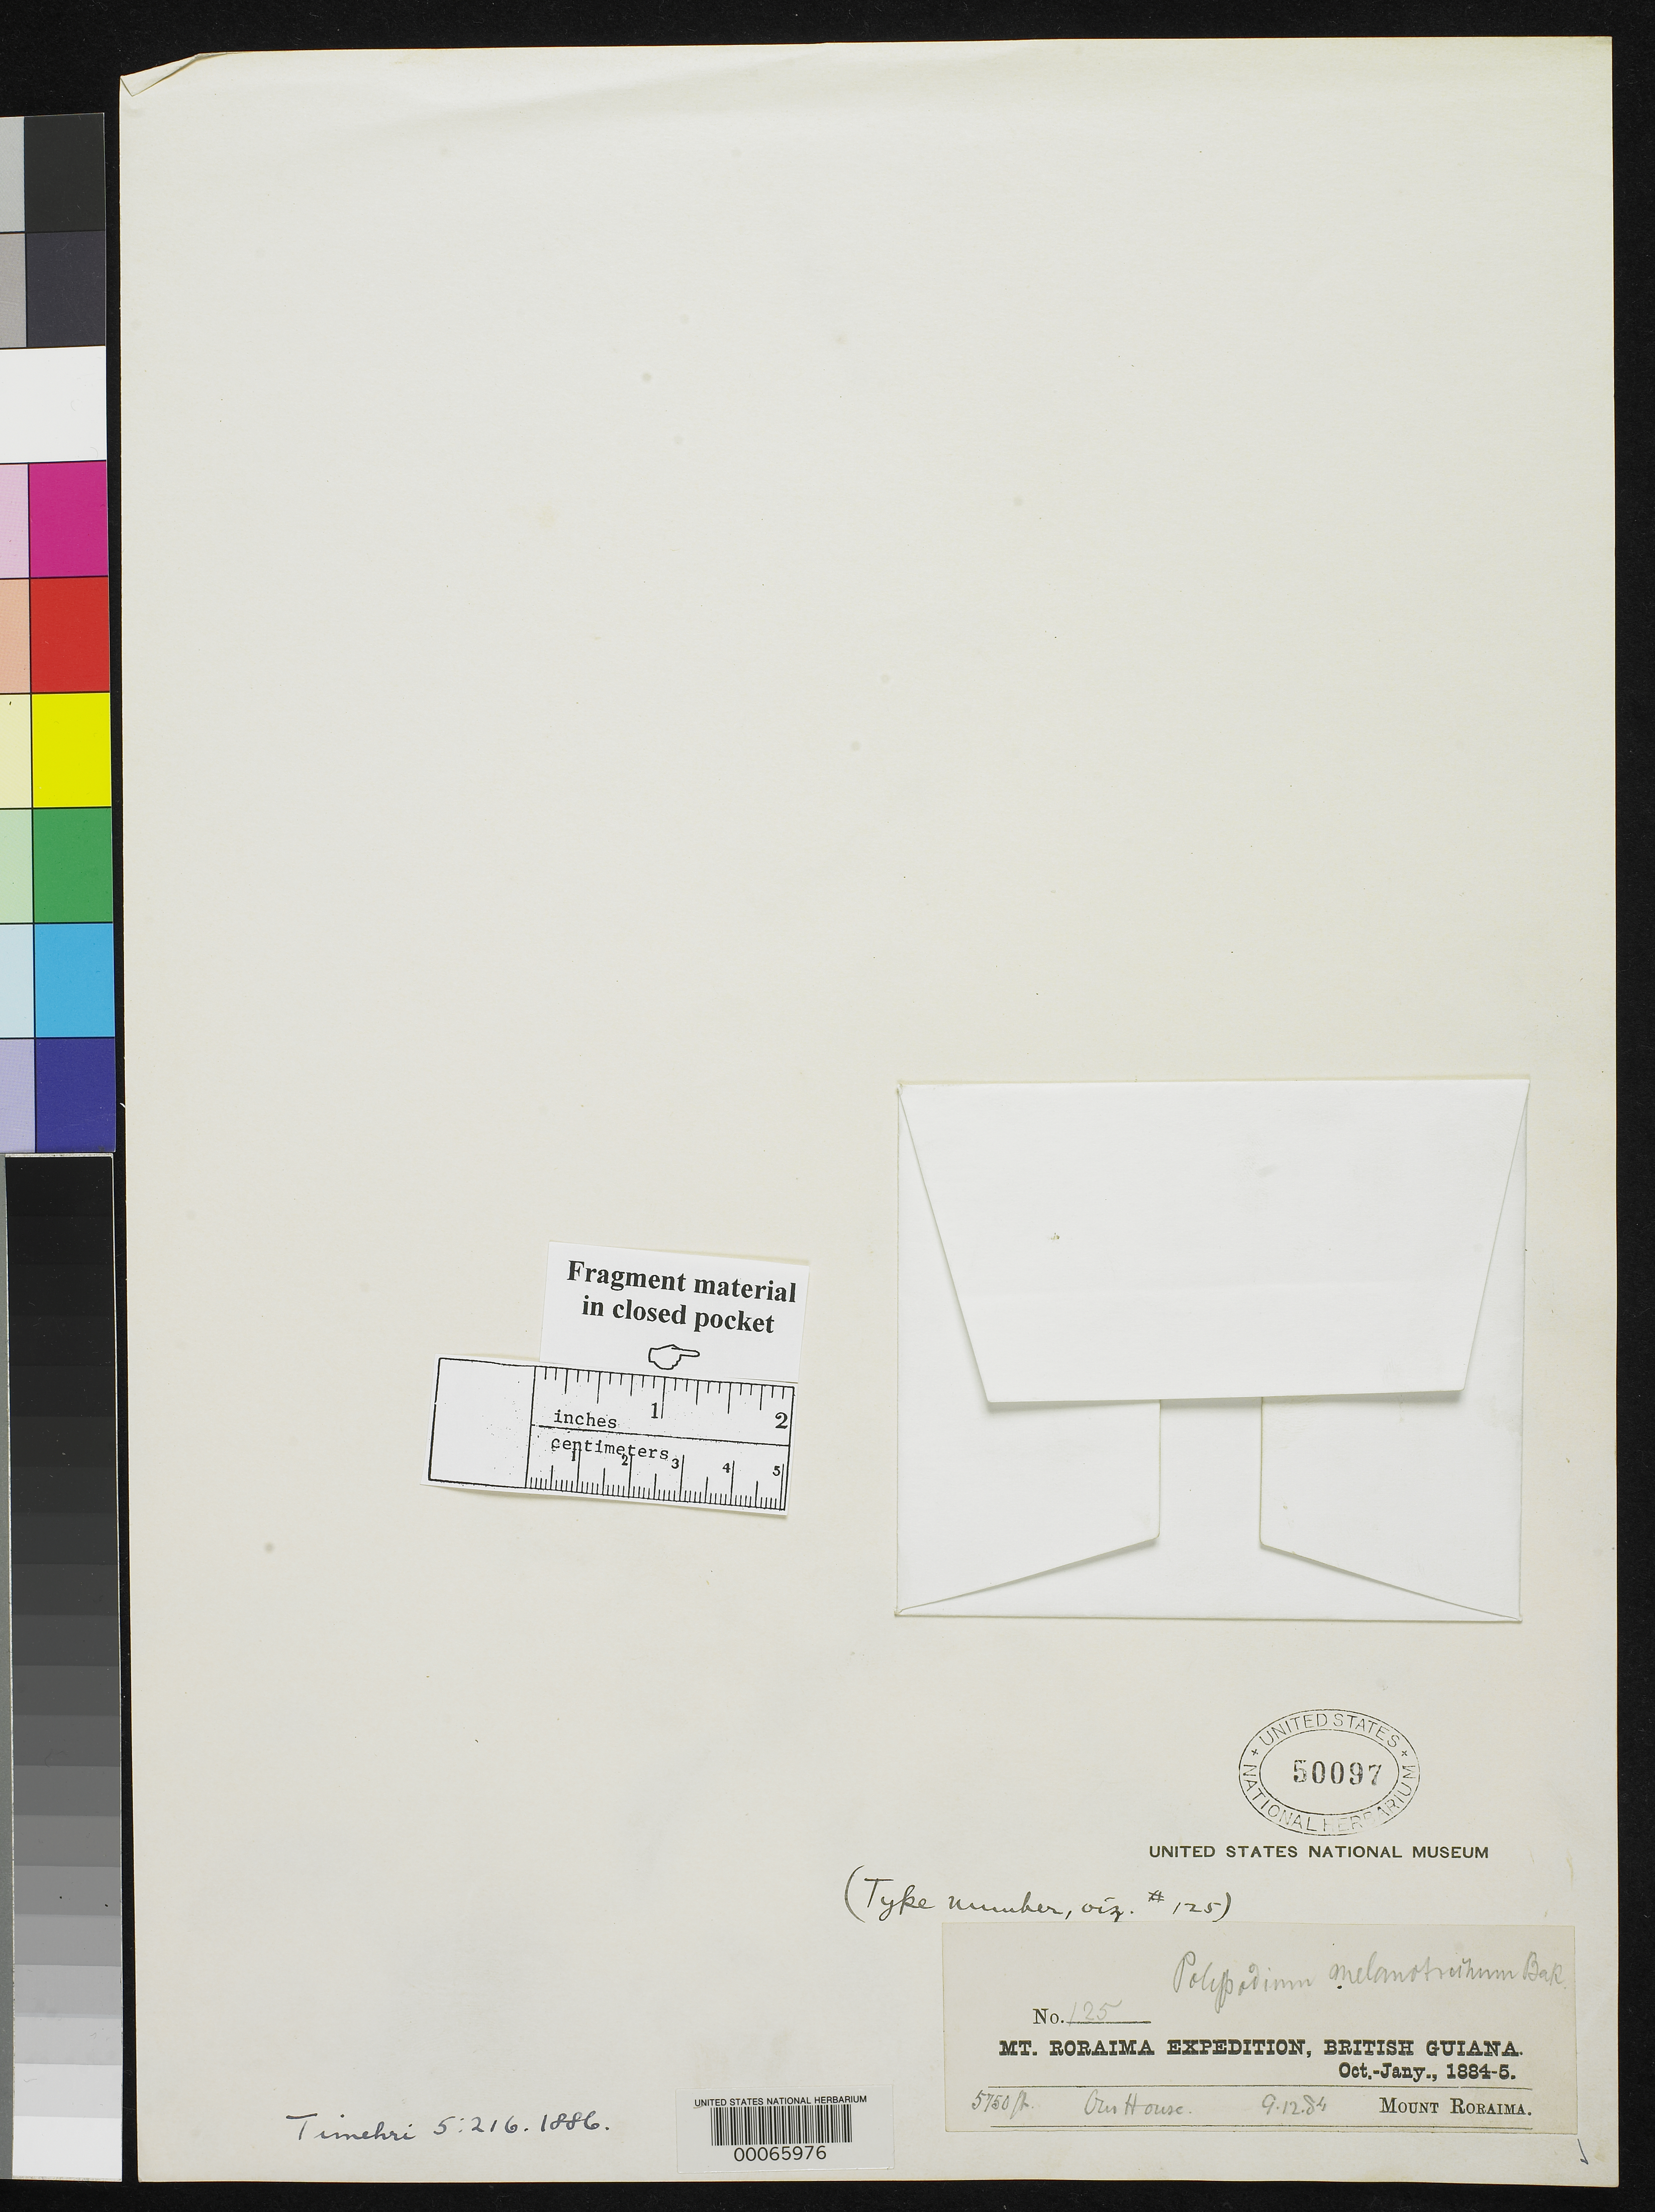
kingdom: Plantae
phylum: Tracheophyta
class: Polypodiopsida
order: Polypodiales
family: Polypodiaceae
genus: Polypodium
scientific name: Polypodium melanotrichum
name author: Baker in Thurn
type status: Type Collection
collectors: E. F. im Thurn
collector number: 125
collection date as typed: Oct 1894 to -- Jan 1895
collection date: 1894-10/1895-01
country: Guyana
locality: Mount Roraima.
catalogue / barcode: US 50097